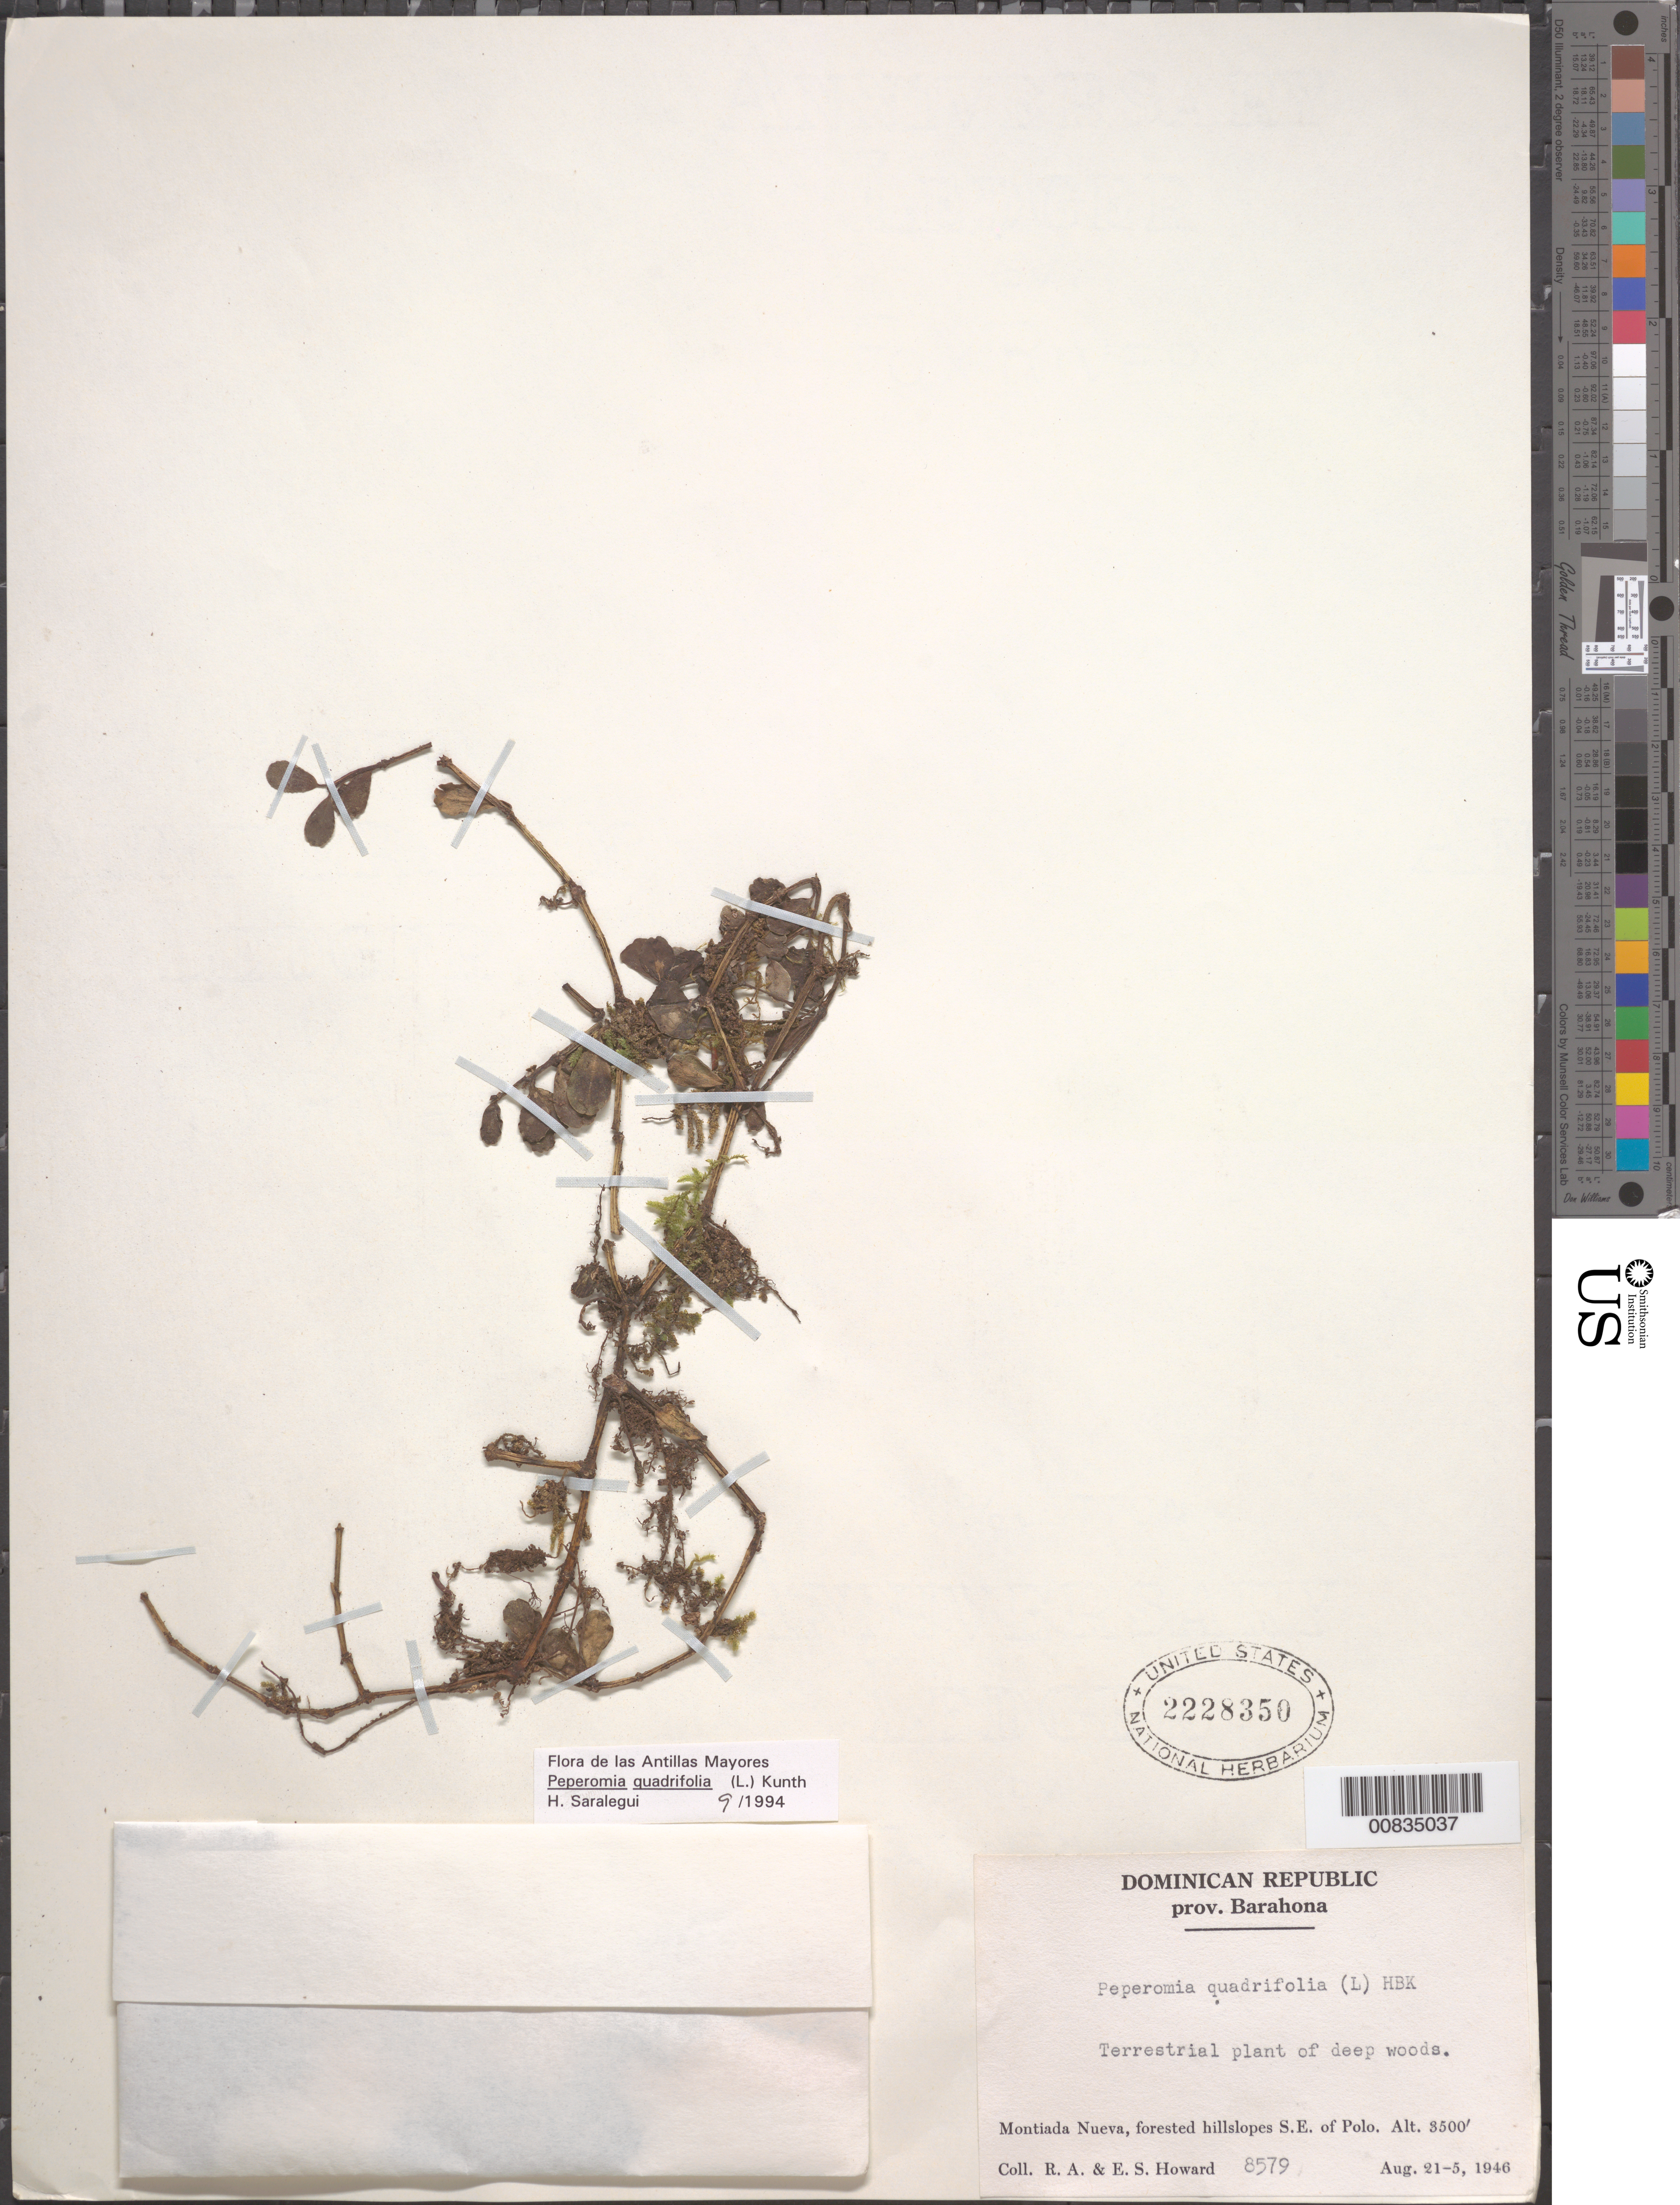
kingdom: Plantae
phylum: Tracheophyta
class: Magnoliopsida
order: Piperales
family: Piperaceae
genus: Peperomia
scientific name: Peperomia quadrifolia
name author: (L.) Kunth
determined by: Saralegui Boza, H., (HAJB), Jardin Botanico Nacional (Habana)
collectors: R. A. Howard & E. S. Howard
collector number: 8579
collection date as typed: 21 Aug 1946 to 25 Aug 1946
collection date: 1946-08-21/1946-08-25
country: Dominican Republic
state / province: Barahona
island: Hispaniola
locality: Montiada Nueva, forested hillslopes S.E. of Polo.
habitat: Deep woods.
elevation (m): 1067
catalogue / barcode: US 2228350